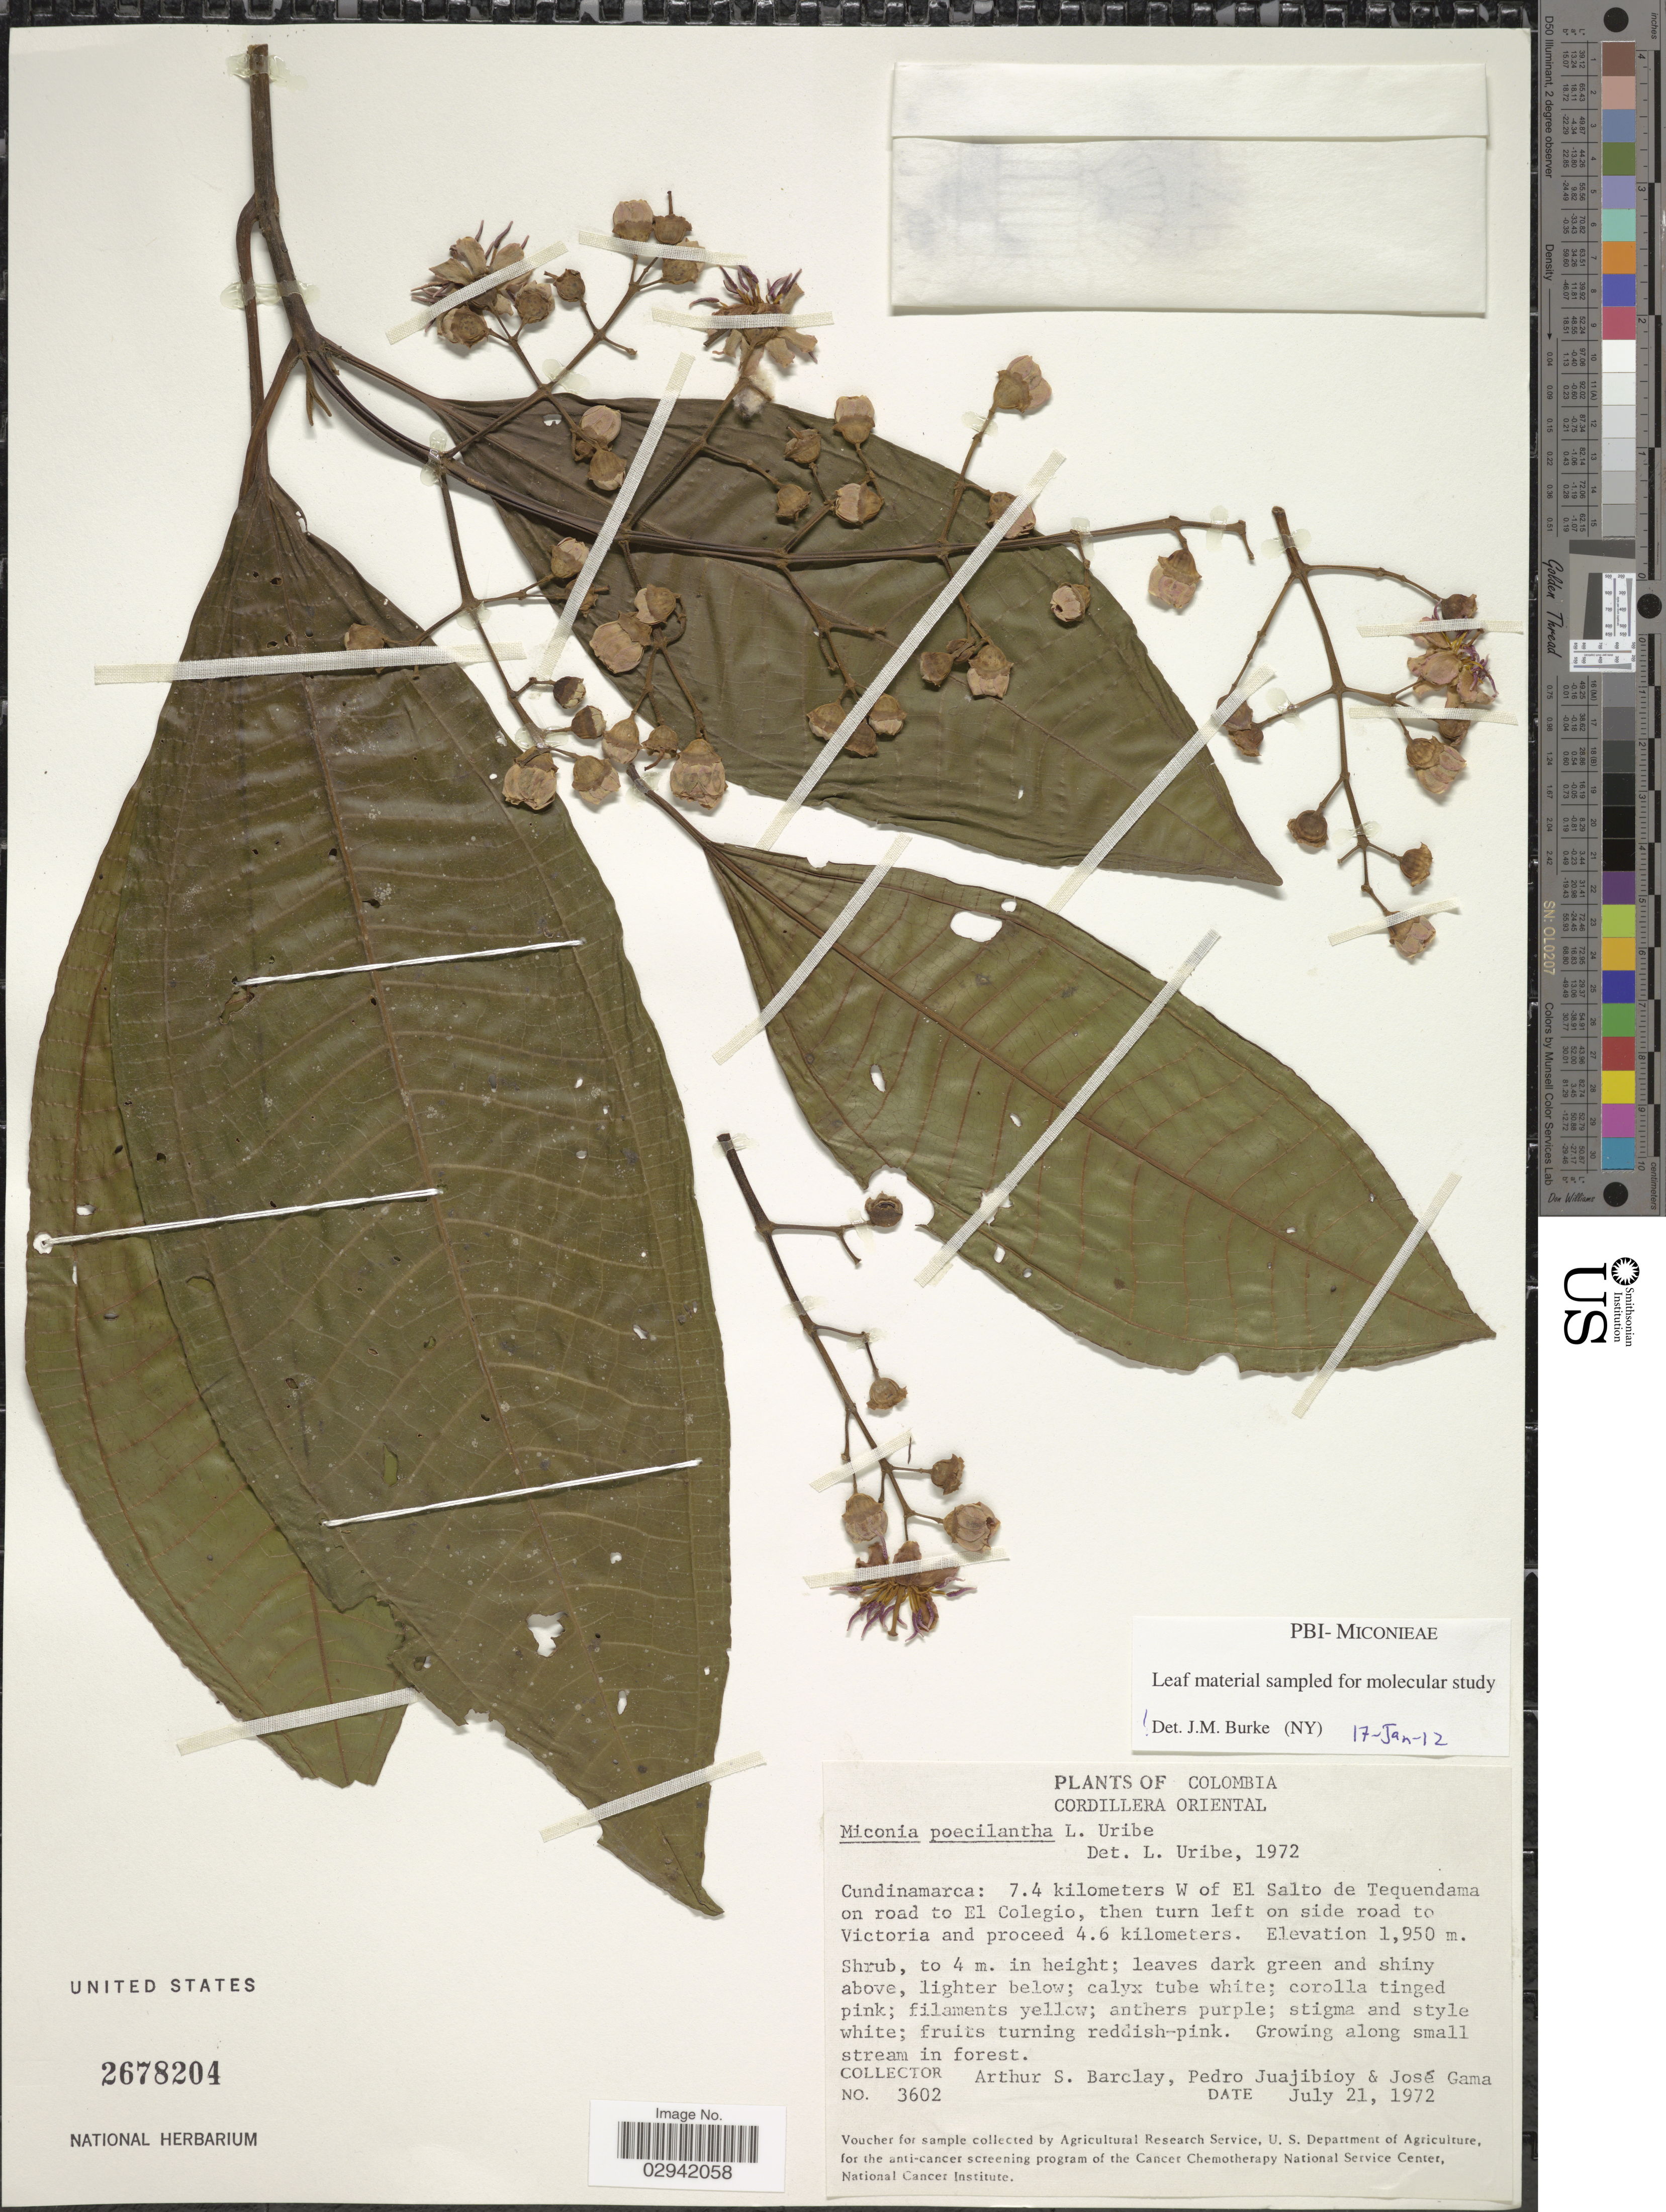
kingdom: Plantae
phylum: Tracheophyta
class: Magnoliopsida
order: Myrtales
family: Melastomataceae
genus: Miconia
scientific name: Miconia poecilantha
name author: L. Uribe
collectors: A. S. Barclay, P. Juajibioy & J. Gama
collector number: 3602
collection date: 1972-07-21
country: Colombia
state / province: Cundinamarca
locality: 7.4 kilometers W of El Salto de Tequendama on road to El Colegio, then turn left on side road to Victoria and proceed 4.6 kilometers. Cordillera Oriental.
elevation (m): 1950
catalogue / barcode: US 2678204